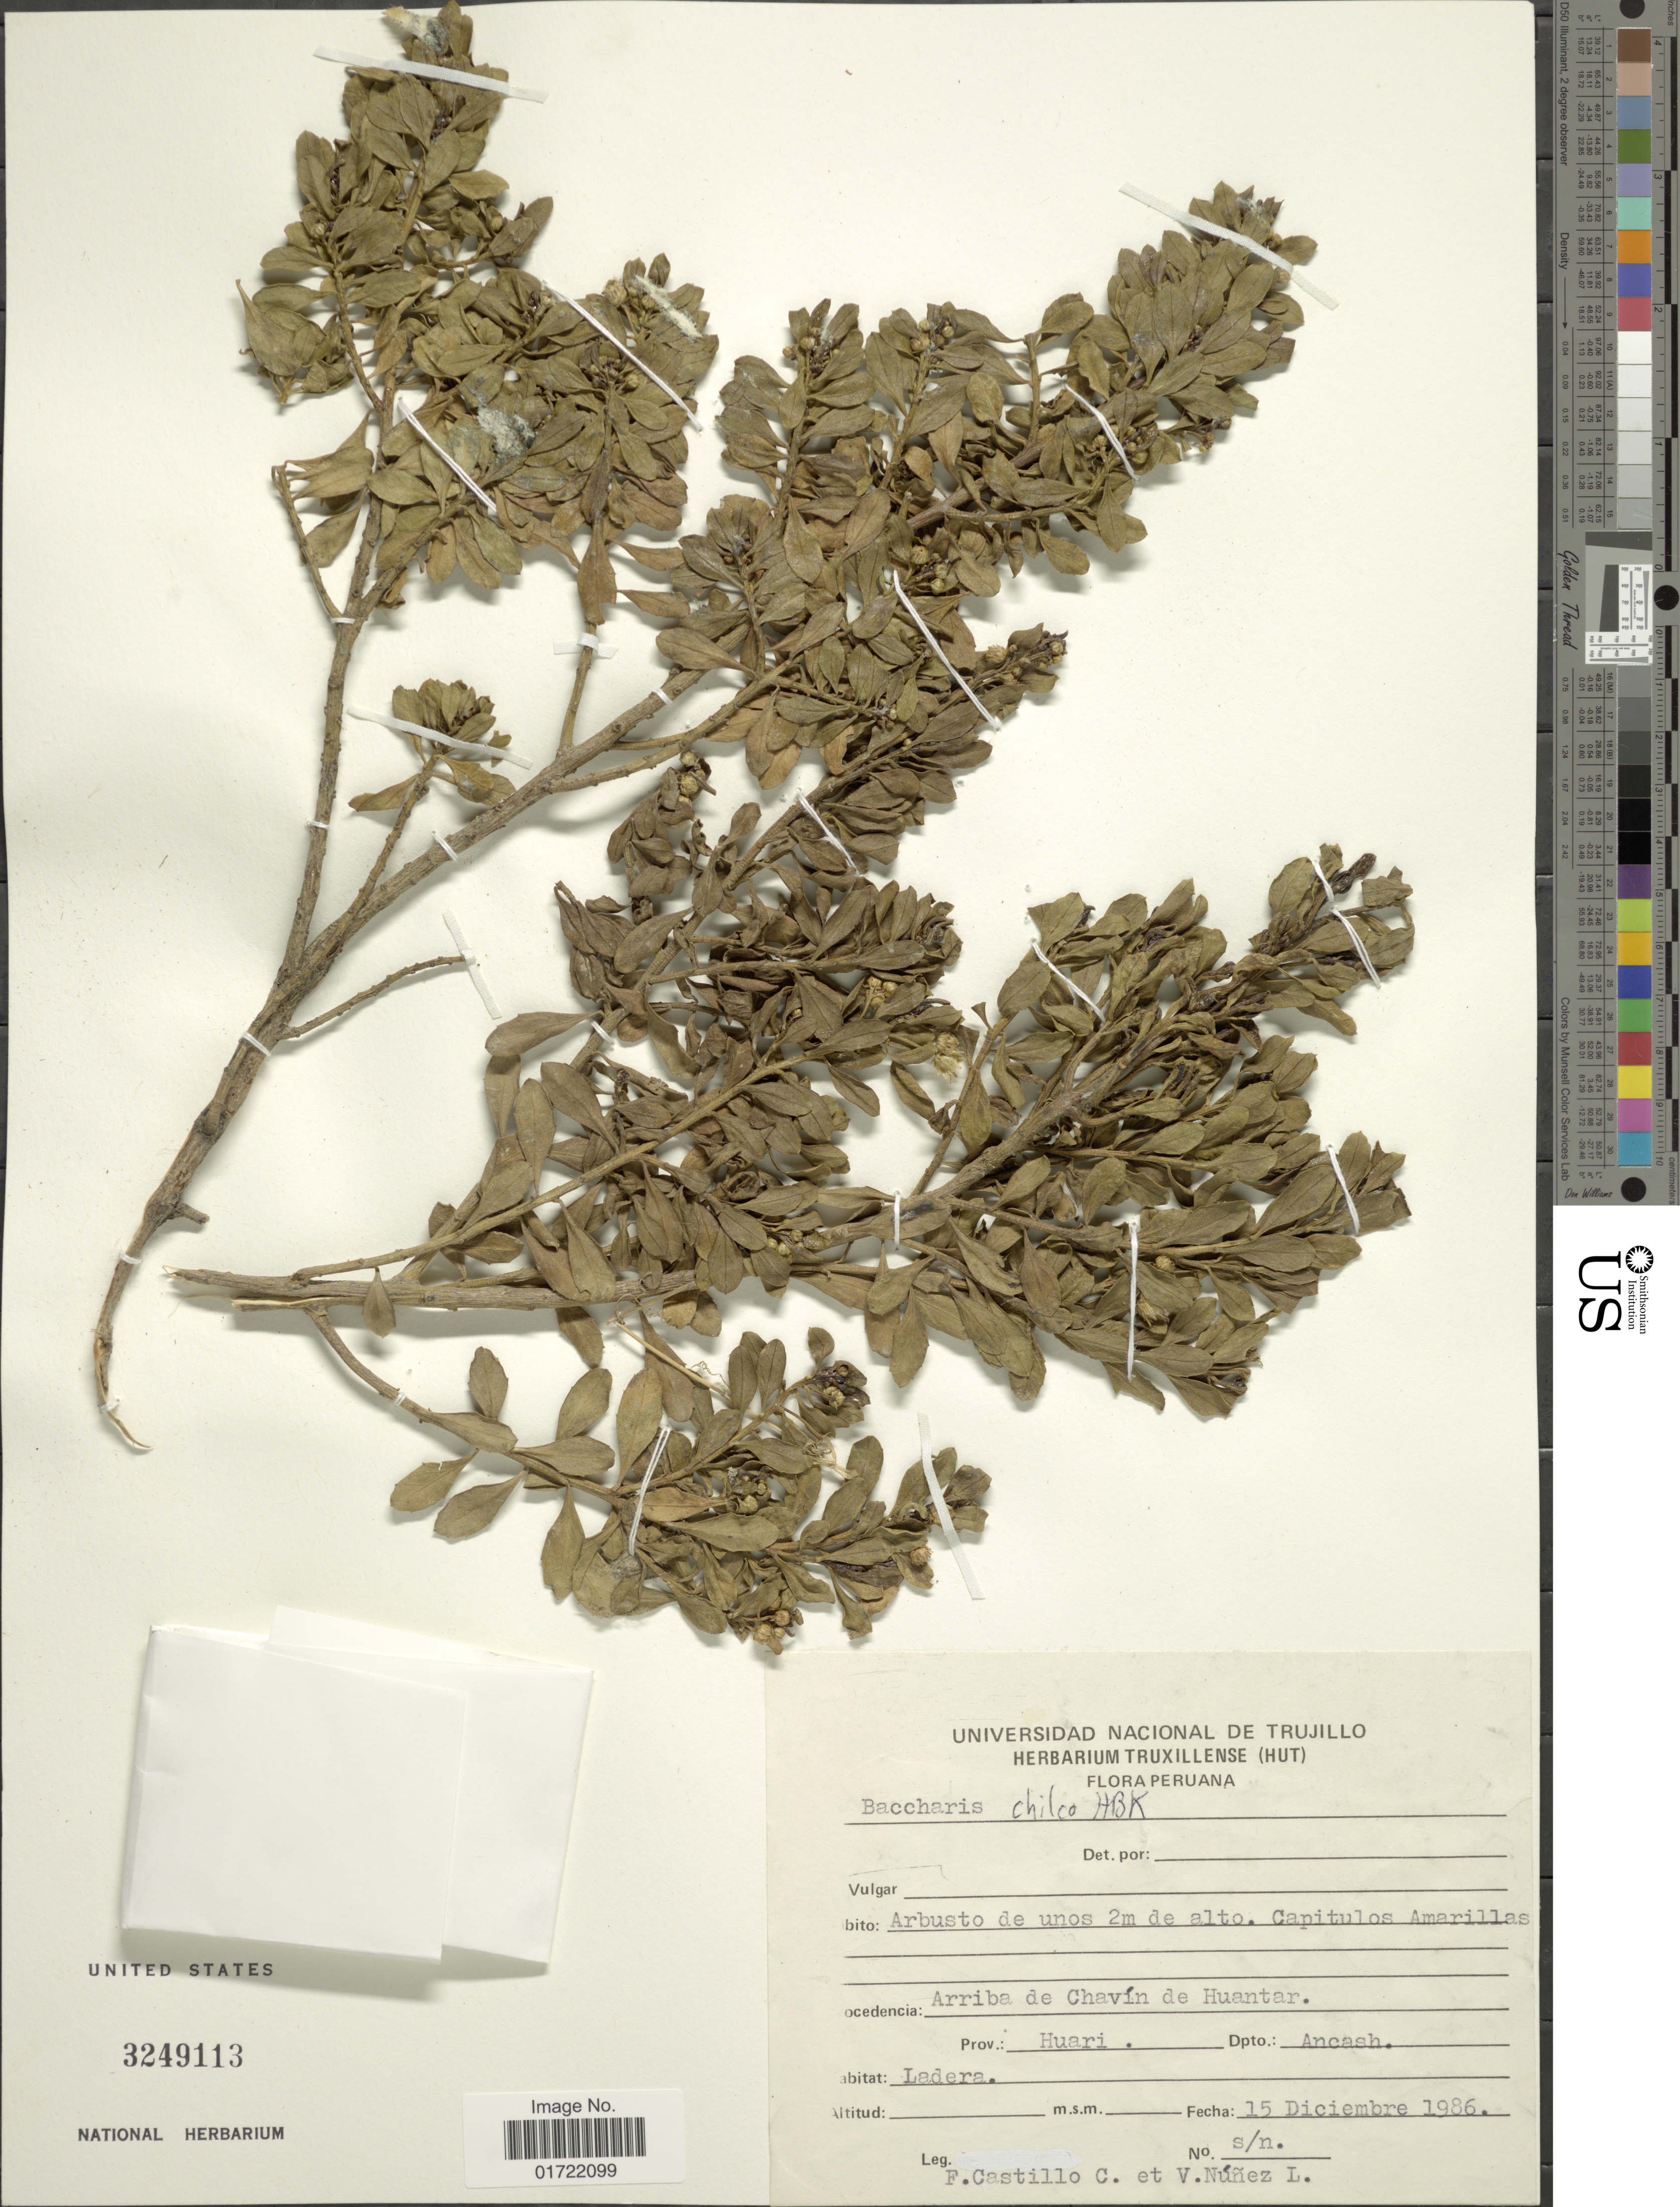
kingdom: Plantae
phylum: Tracheophyta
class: Magnoliopsida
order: Asterales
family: Asteraceae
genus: Baccharis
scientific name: Baccharis chilco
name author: Kunth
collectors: F. Castillo C. & V. Nuñez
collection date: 1986-12-15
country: Peru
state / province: Ancash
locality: Prov. Huari, Dpto. Ancash, Arriba de Chavin de Huantar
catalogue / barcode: US 3249113